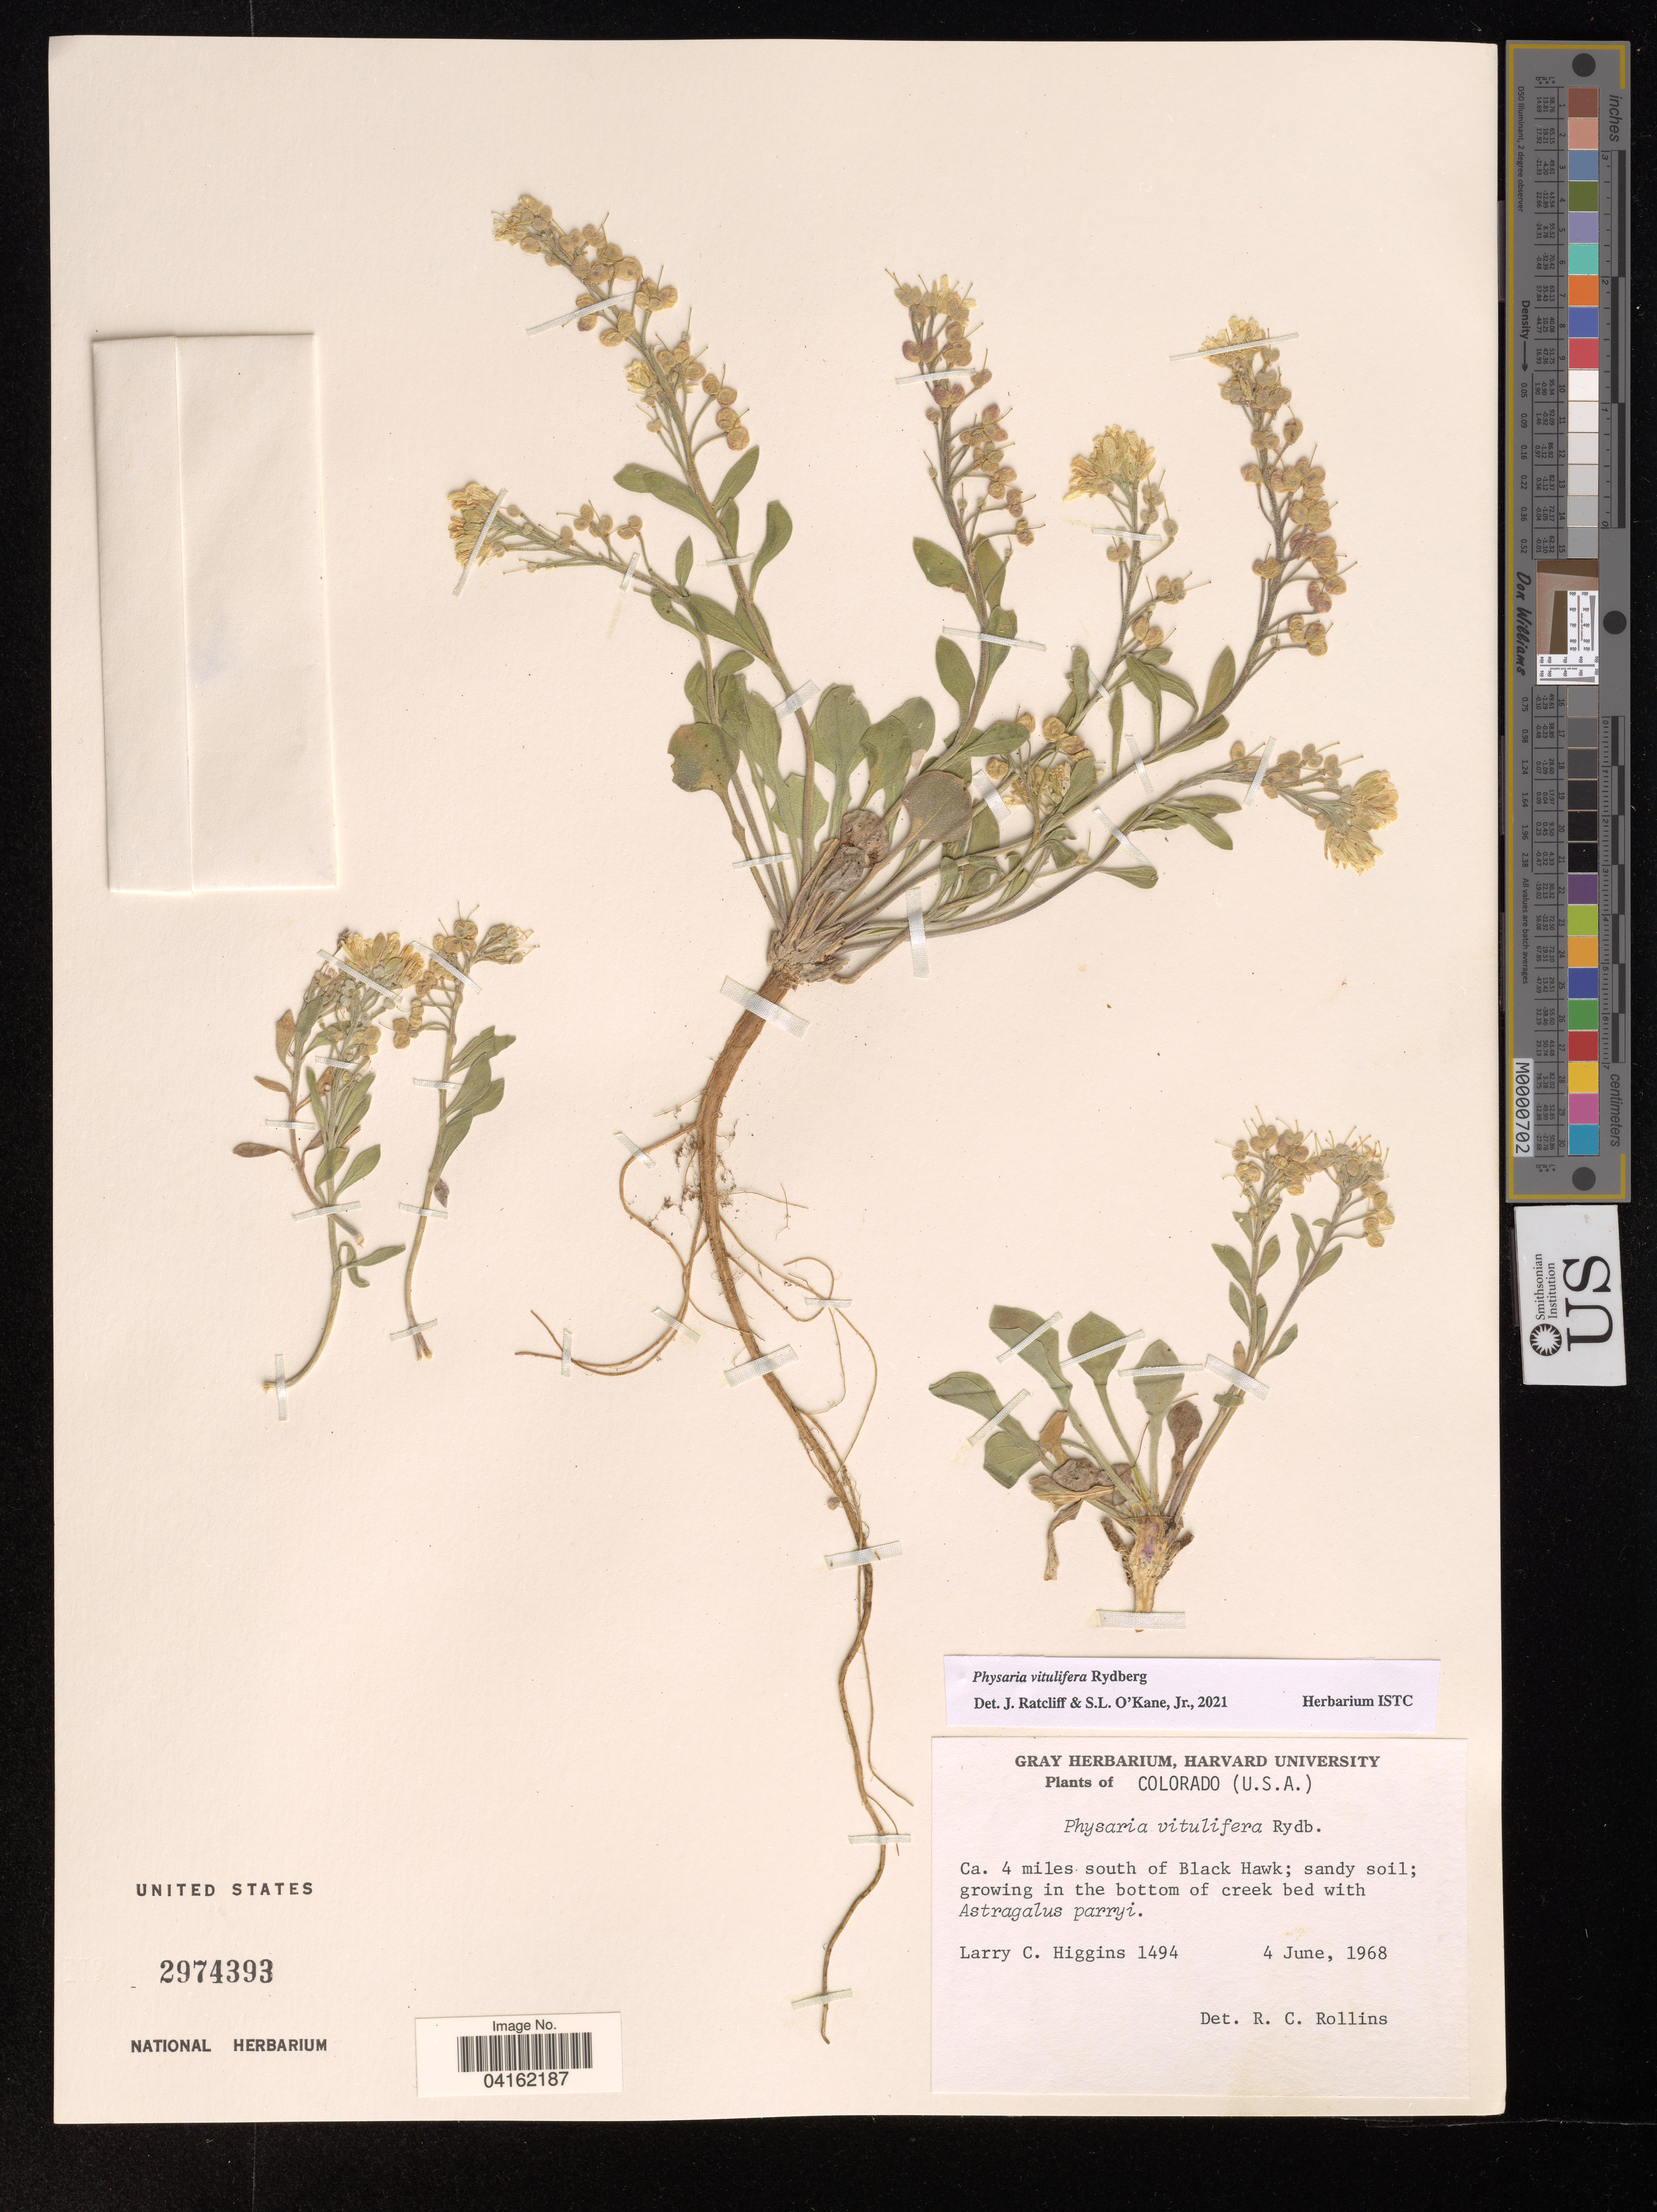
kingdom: Plantae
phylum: Tracheophyta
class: Magnoliopsida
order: Brassicales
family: Brassicaceae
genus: Physaria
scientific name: Physaria vitulifera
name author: Rydb.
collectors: L. Higgins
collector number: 1494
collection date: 1968-06-04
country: United States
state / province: Colorado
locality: Ca. 4 miles south of Black Hawk.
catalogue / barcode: US 2974393